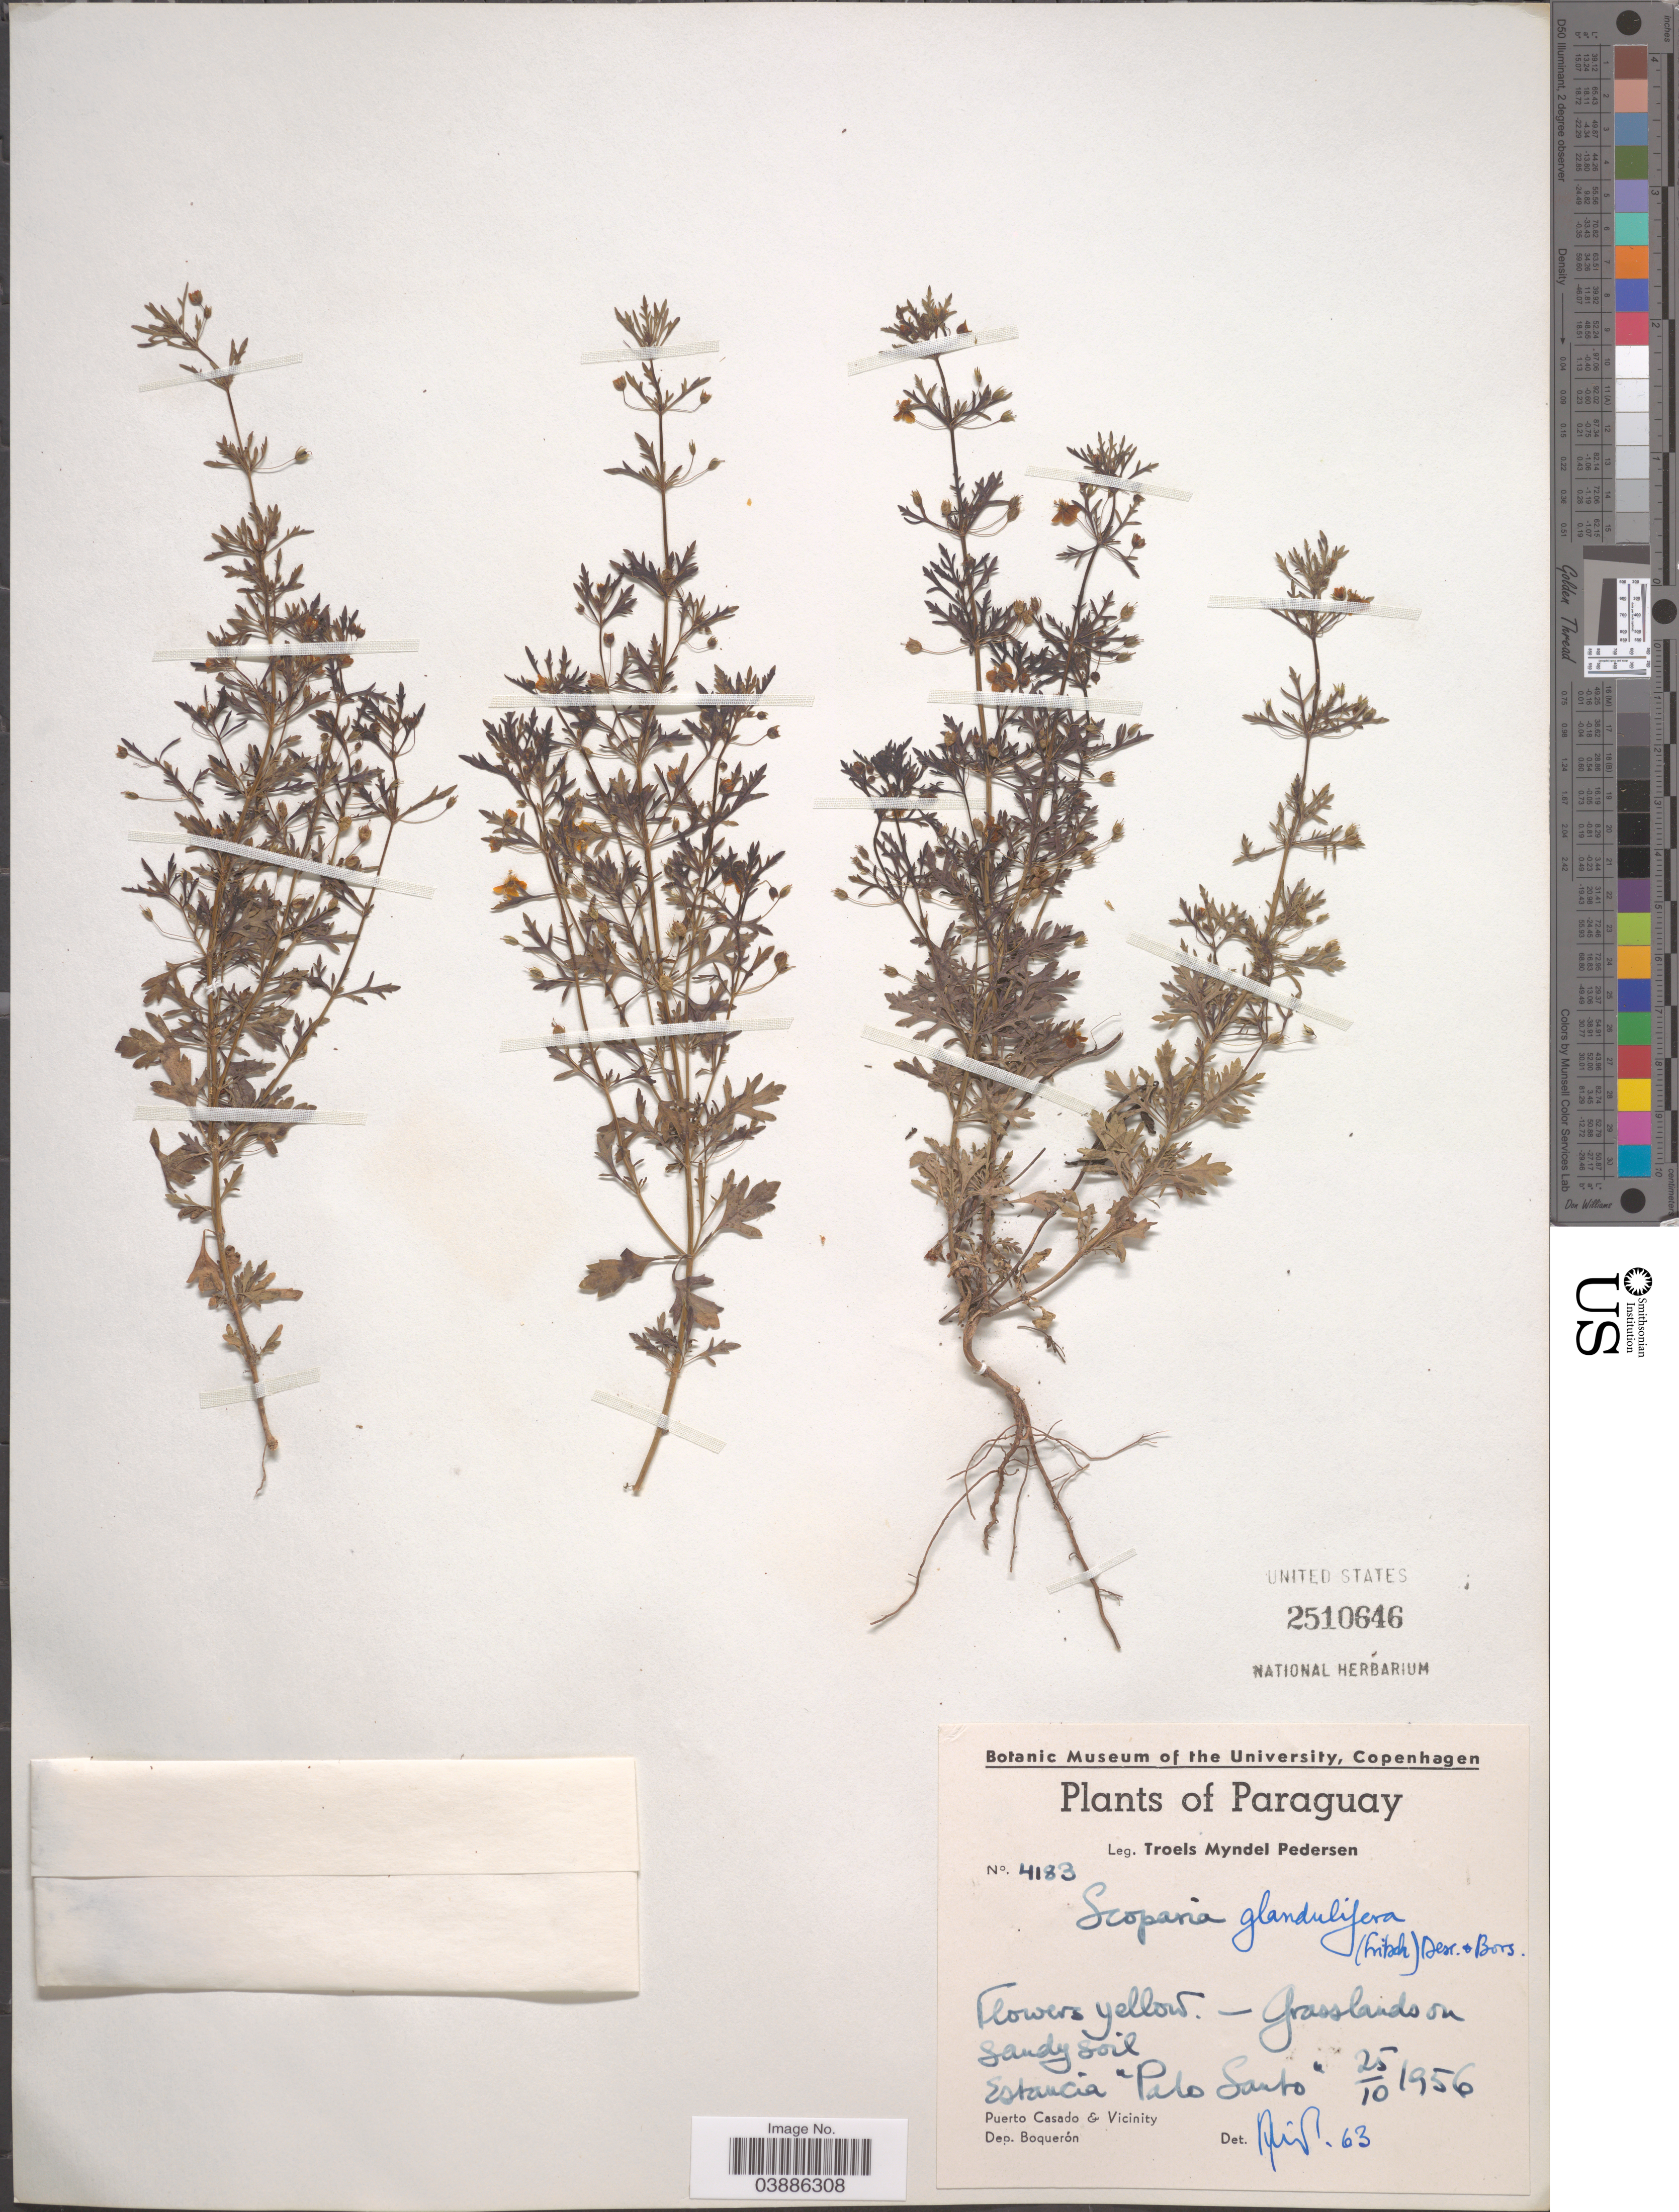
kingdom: Plantae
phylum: Tracheophyta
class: Magnoliopsida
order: Lamiales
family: Plantaginaceae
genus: Scoparia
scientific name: Scoparia glandulifera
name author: (Fritsch) Descole & Borsini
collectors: T. Pederson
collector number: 4183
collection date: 1956-10-25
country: Paraguay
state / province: Boqueron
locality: Estancia "Palo Santo". Puerto Casado & Vicinity. Dep. Boquerón.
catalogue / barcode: US 2510646